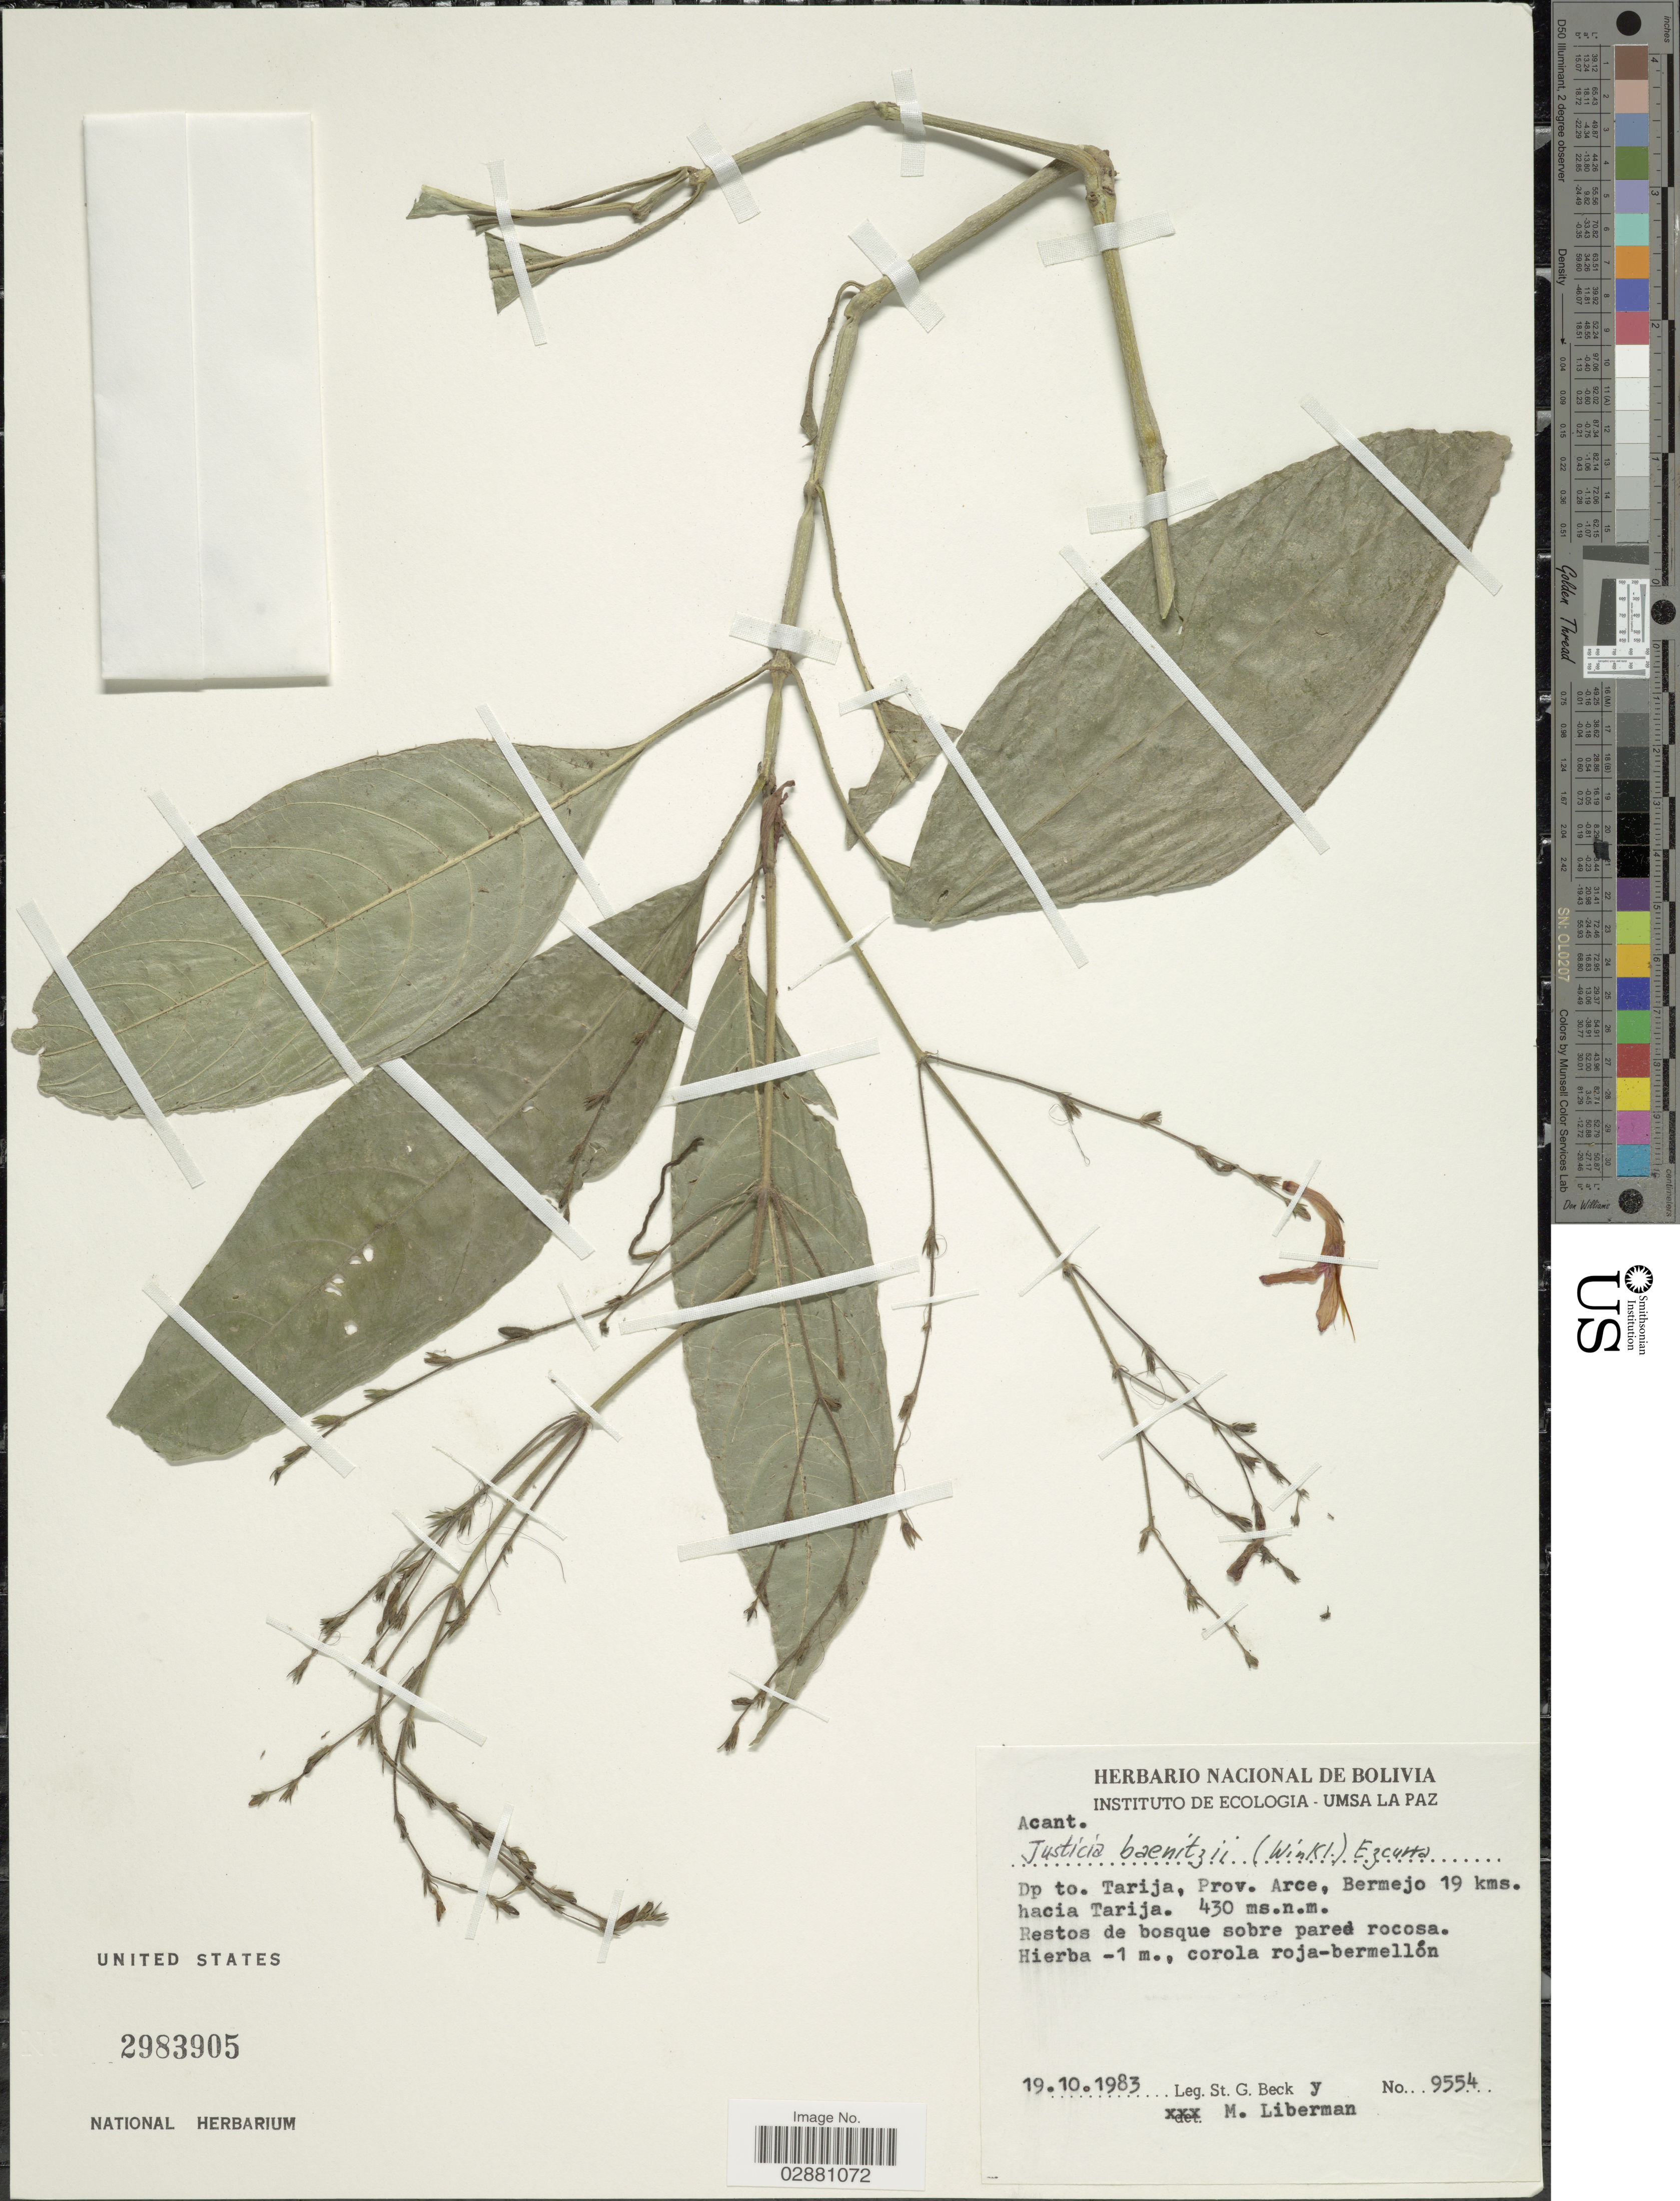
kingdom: Plantae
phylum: Tracheophyta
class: Magnoliopsida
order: Lamiales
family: Acanthaceae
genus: Justicia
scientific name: Justicia baenitzii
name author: (H.J.P. Winkl.) C. Ezcurra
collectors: S. Beck & M. Liberman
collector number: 9554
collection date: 1983-10-19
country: Bolivia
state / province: Tarija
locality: Dpto. Tarija, Prov. Arce. Bermejo 19 kms. hacia Tarija.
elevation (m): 430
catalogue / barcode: US 2983905